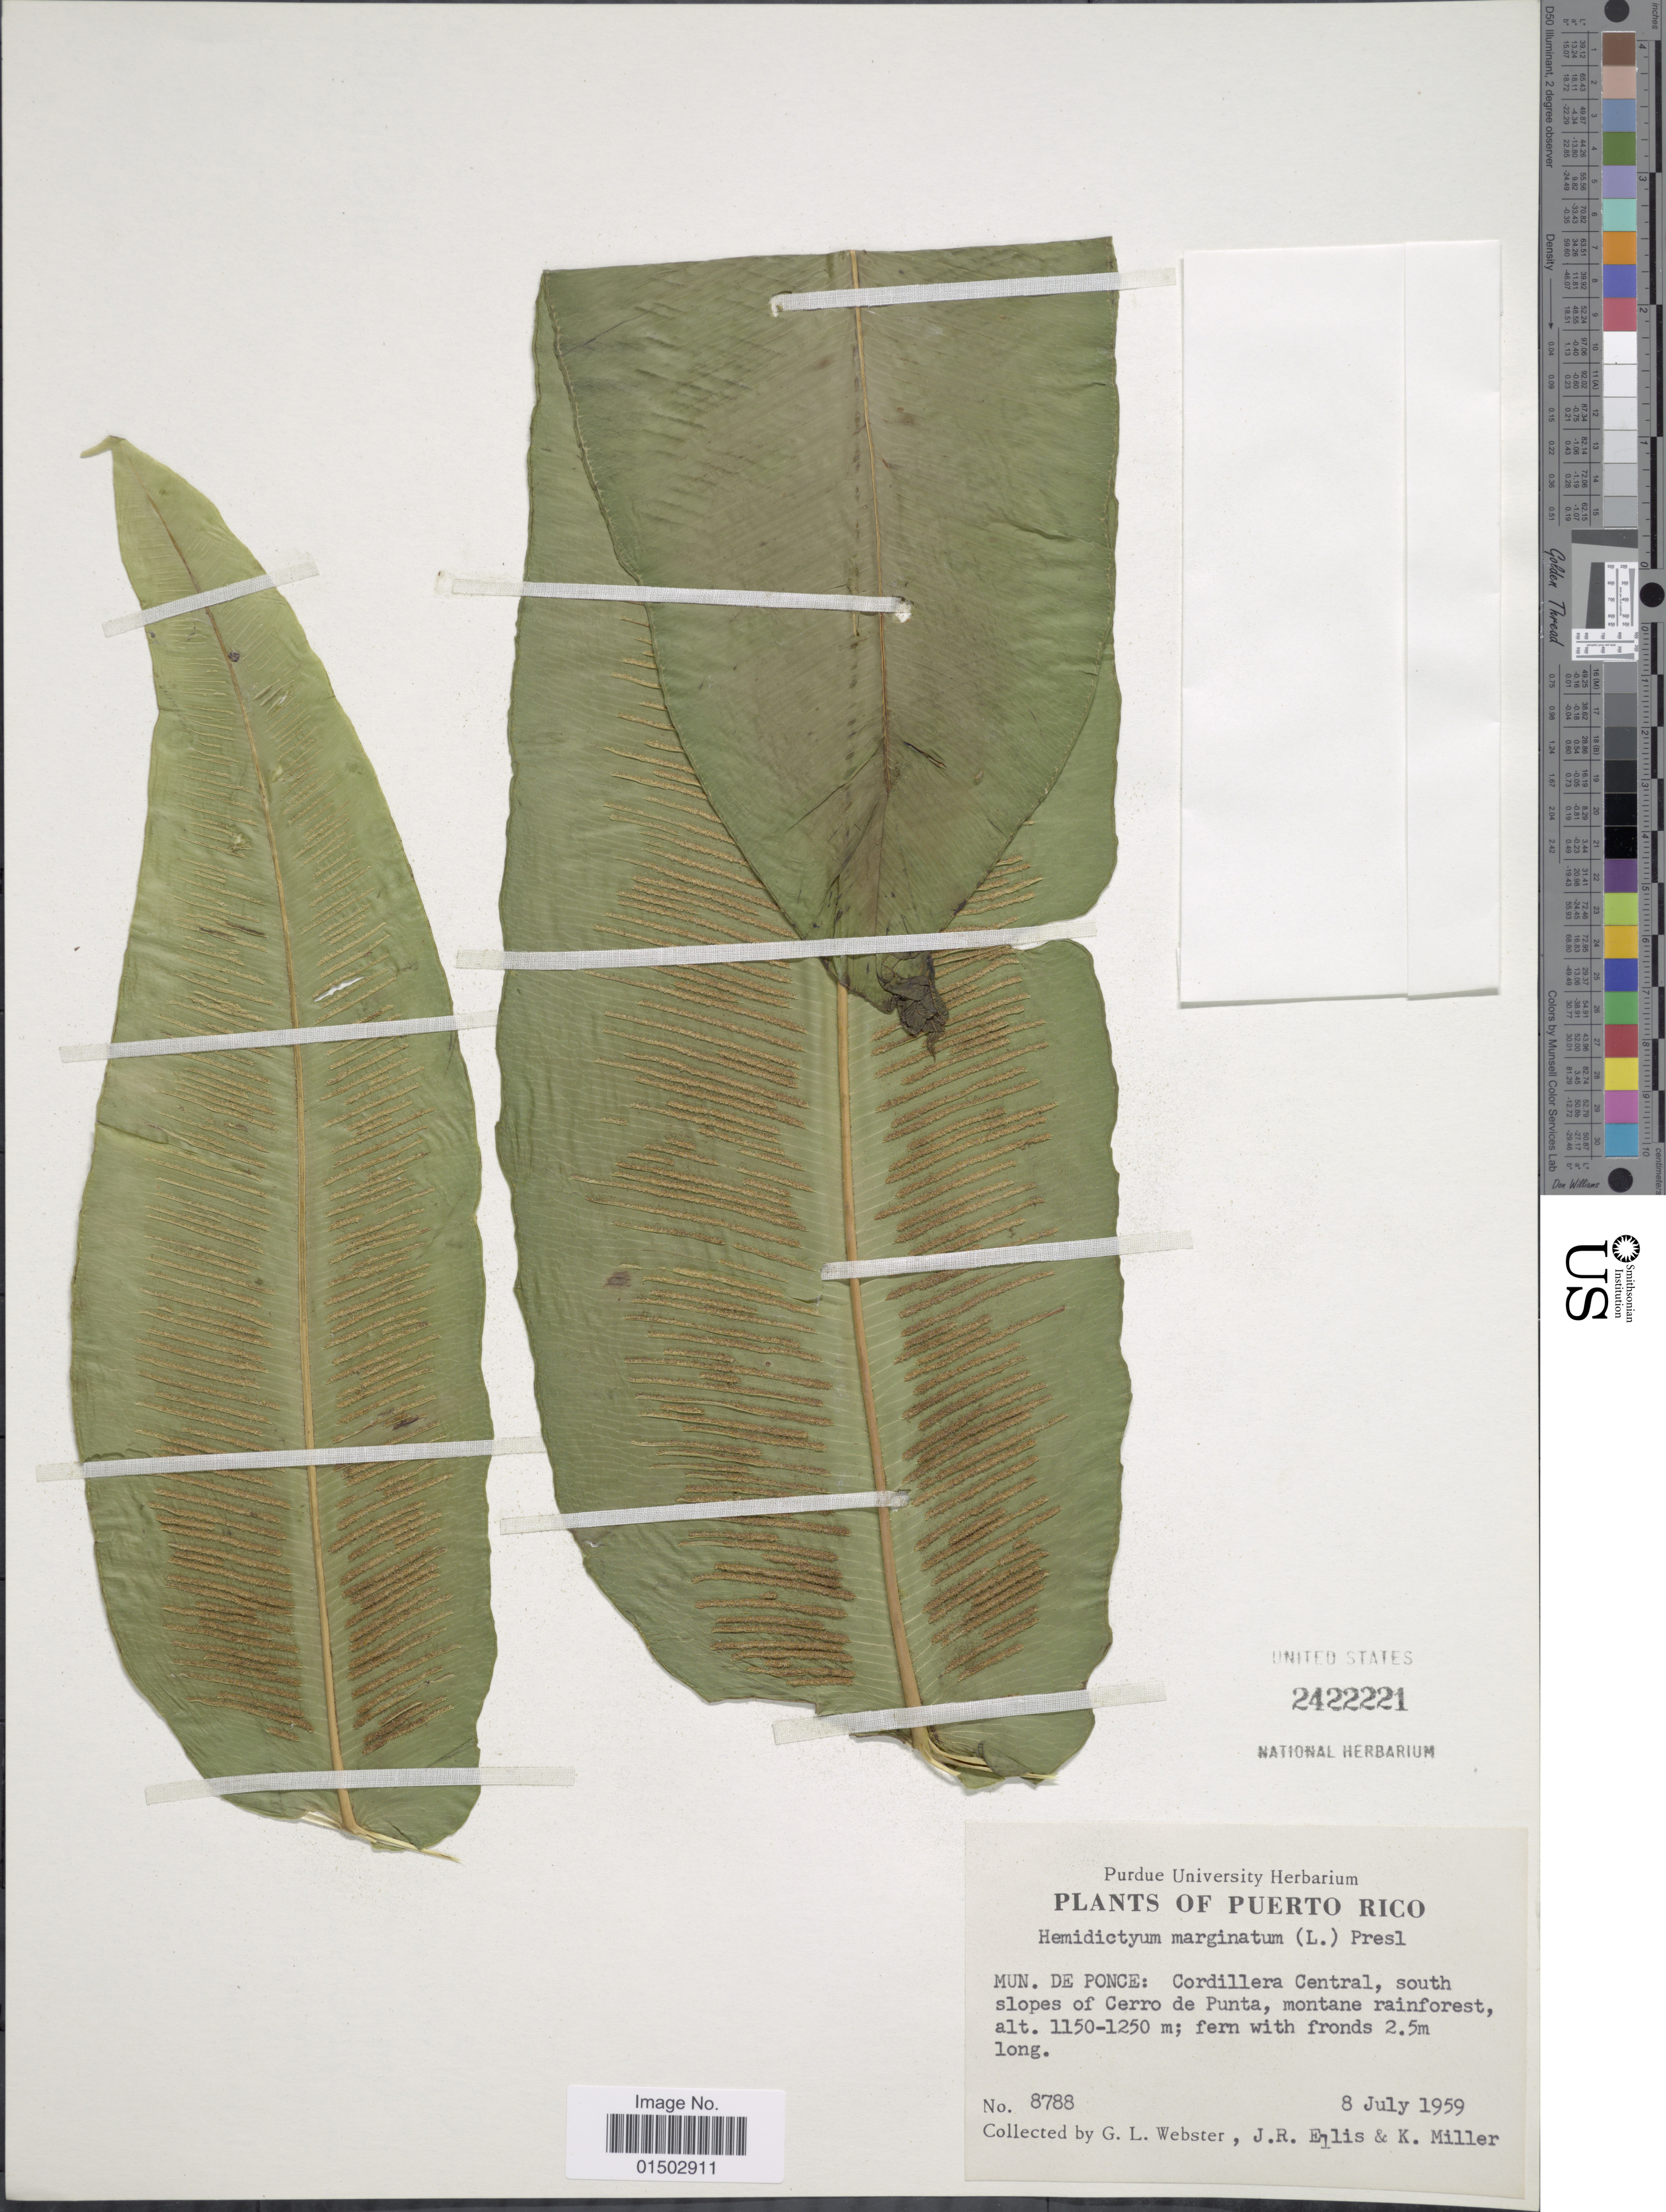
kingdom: Plantae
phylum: Tracheophyta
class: Polypodiopsida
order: Polypodiales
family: Hemidictyaceae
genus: Hemidictyum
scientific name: Hemidictyum marginatum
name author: (L.) C. Presl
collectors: G. L. Webster, J. R. Ellis & K. Miller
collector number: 8788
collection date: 1959-07-08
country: Puerto Rico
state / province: Ponce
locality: Mun. de Ponce: Cordillera Central, south slopes of Cerro de Punta, montane rainforest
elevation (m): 1150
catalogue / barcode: US 2422221